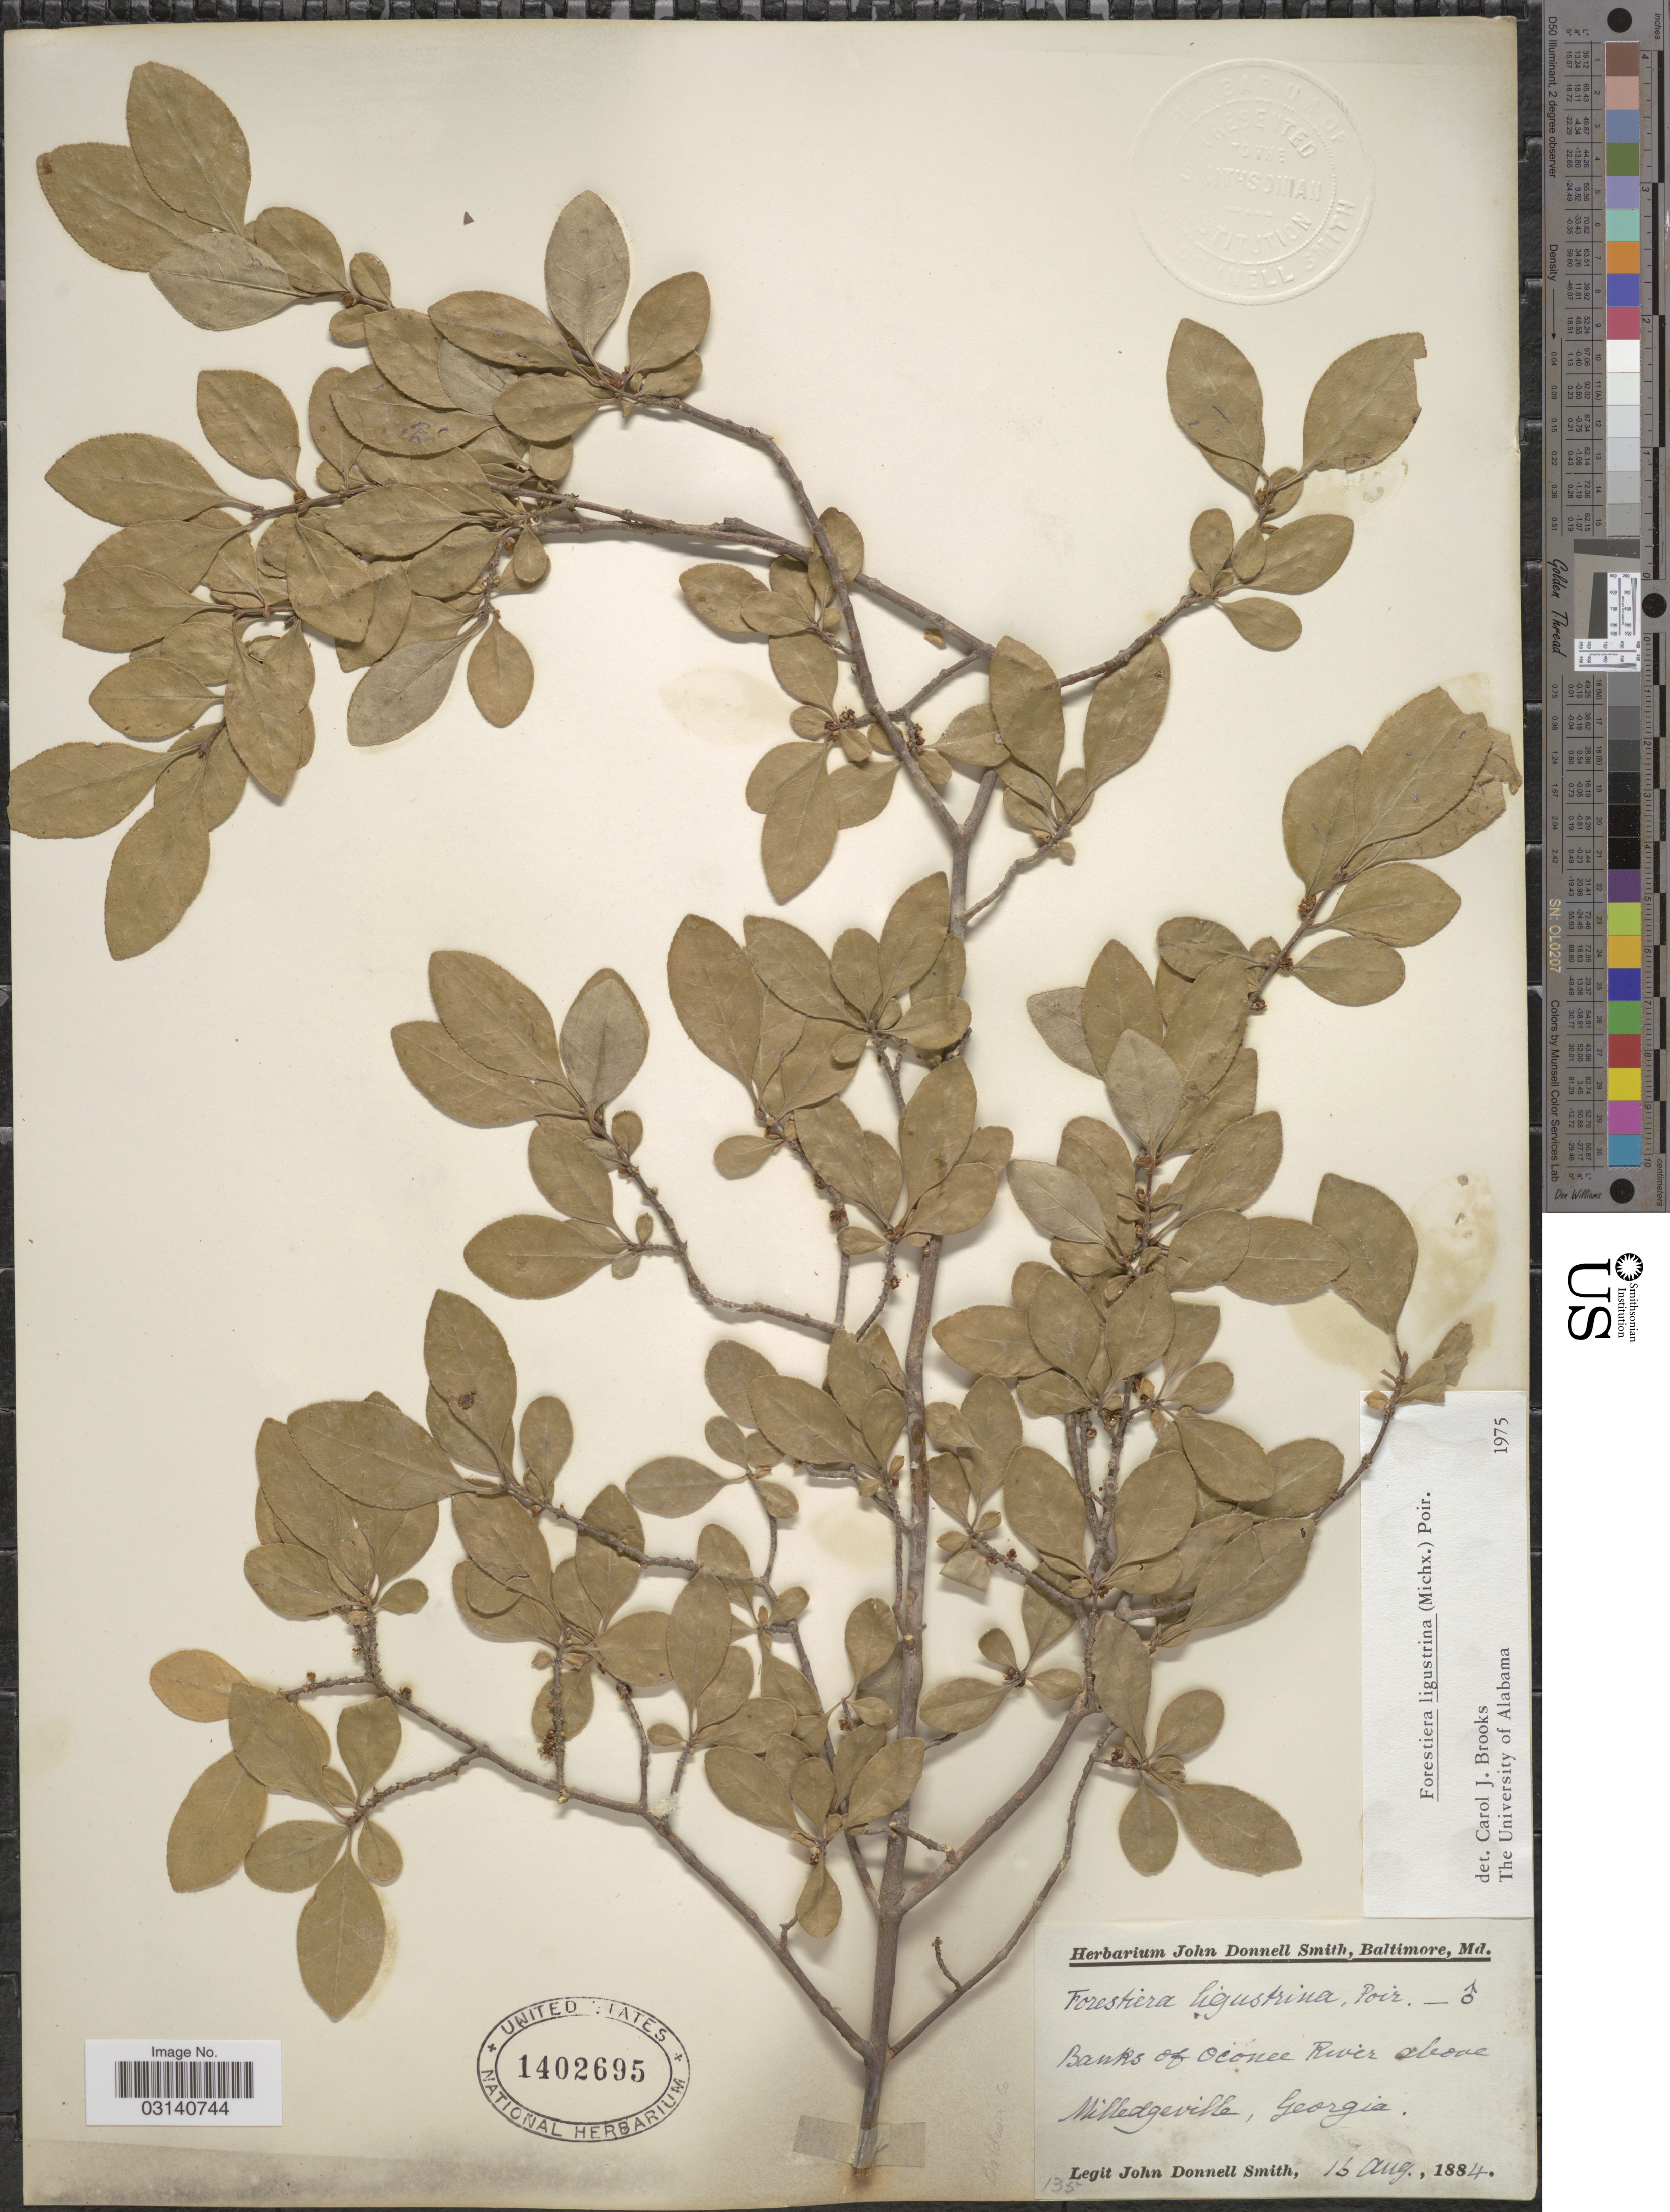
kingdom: Plantae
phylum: Tracheophyta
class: Magnoliopsida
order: Lamiales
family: Oleaceae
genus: Forestiera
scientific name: Forestiera ligustrina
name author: (Michx.) Poir.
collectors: J. Donnell Smith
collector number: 135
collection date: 1884-08-16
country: United States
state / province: Georgia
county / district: Baldwin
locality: Banks of Oconee River above Milledgeville. Baldwin Co.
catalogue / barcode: US 1402695